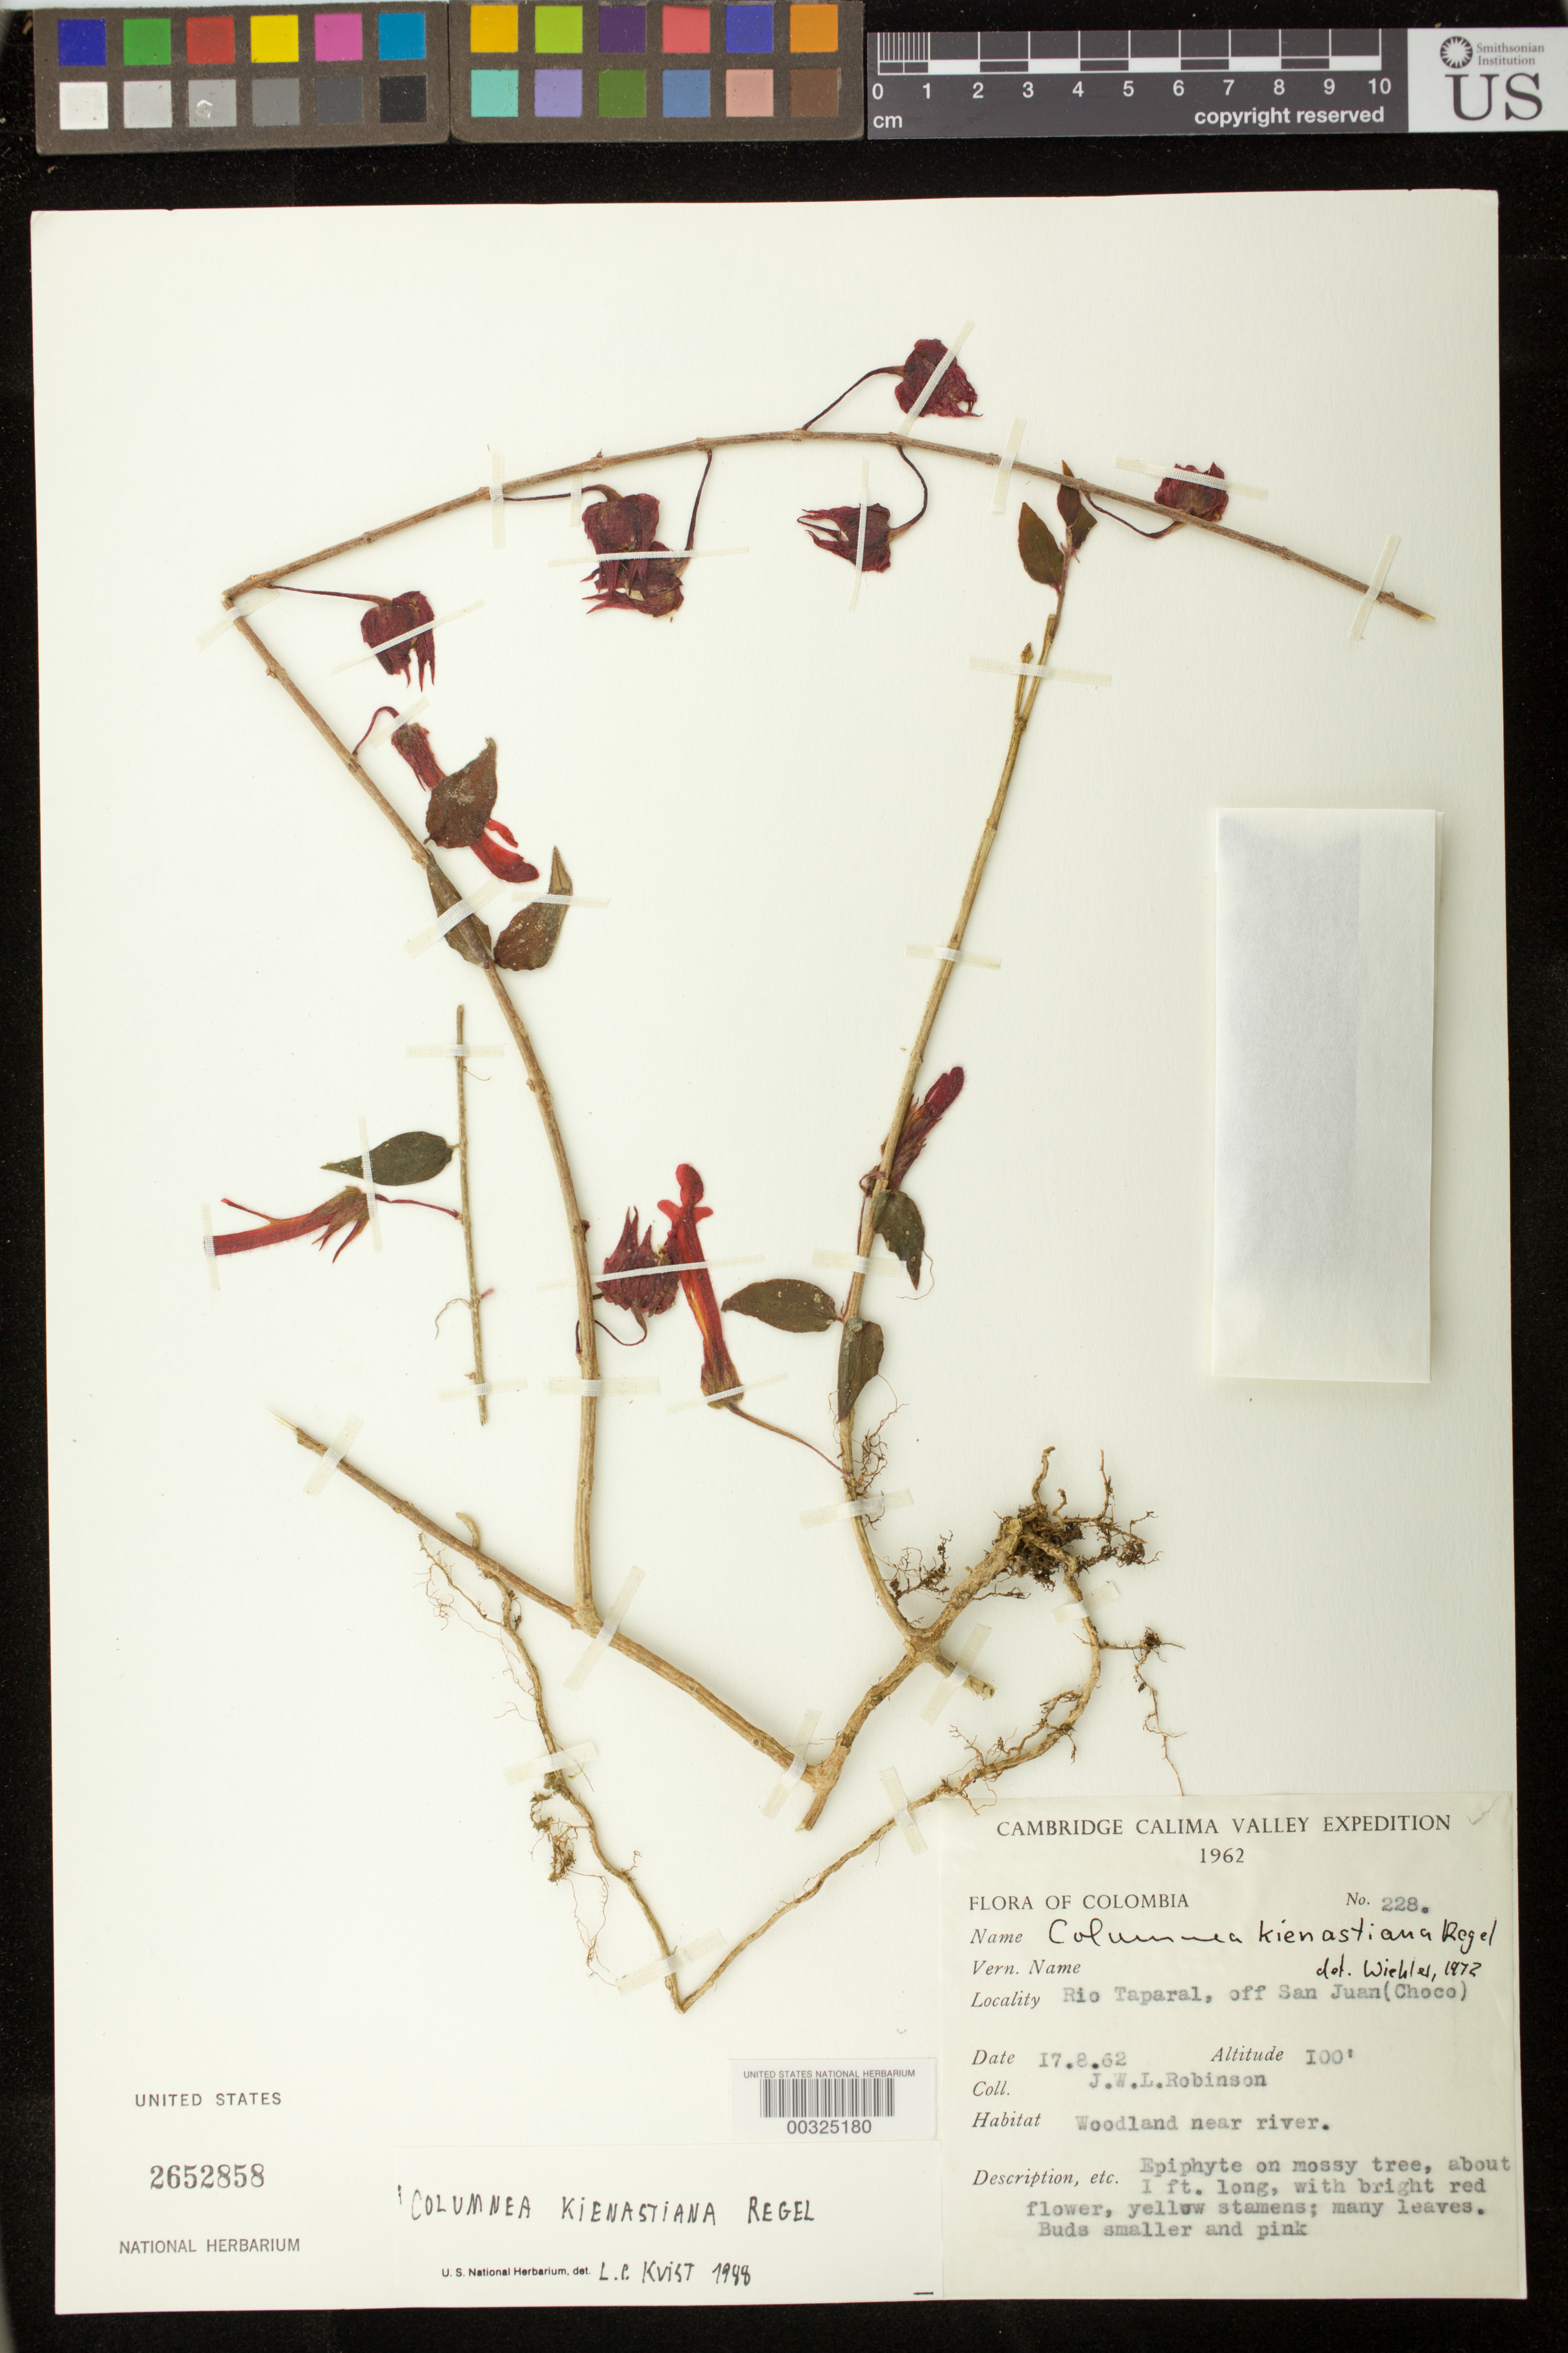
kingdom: Plantae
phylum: Tracheophyta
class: Magnoliopsida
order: Lamiales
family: Gesneriaceae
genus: Columnea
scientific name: Columnea kienastiana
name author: Regel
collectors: J. W. Robinson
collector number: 228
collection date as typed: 17 Aug 1962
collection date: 1962-08-17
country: Colombia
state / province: Chocó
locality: Rio Taparal, off San Juan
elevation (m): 30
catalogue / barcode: US 2652858